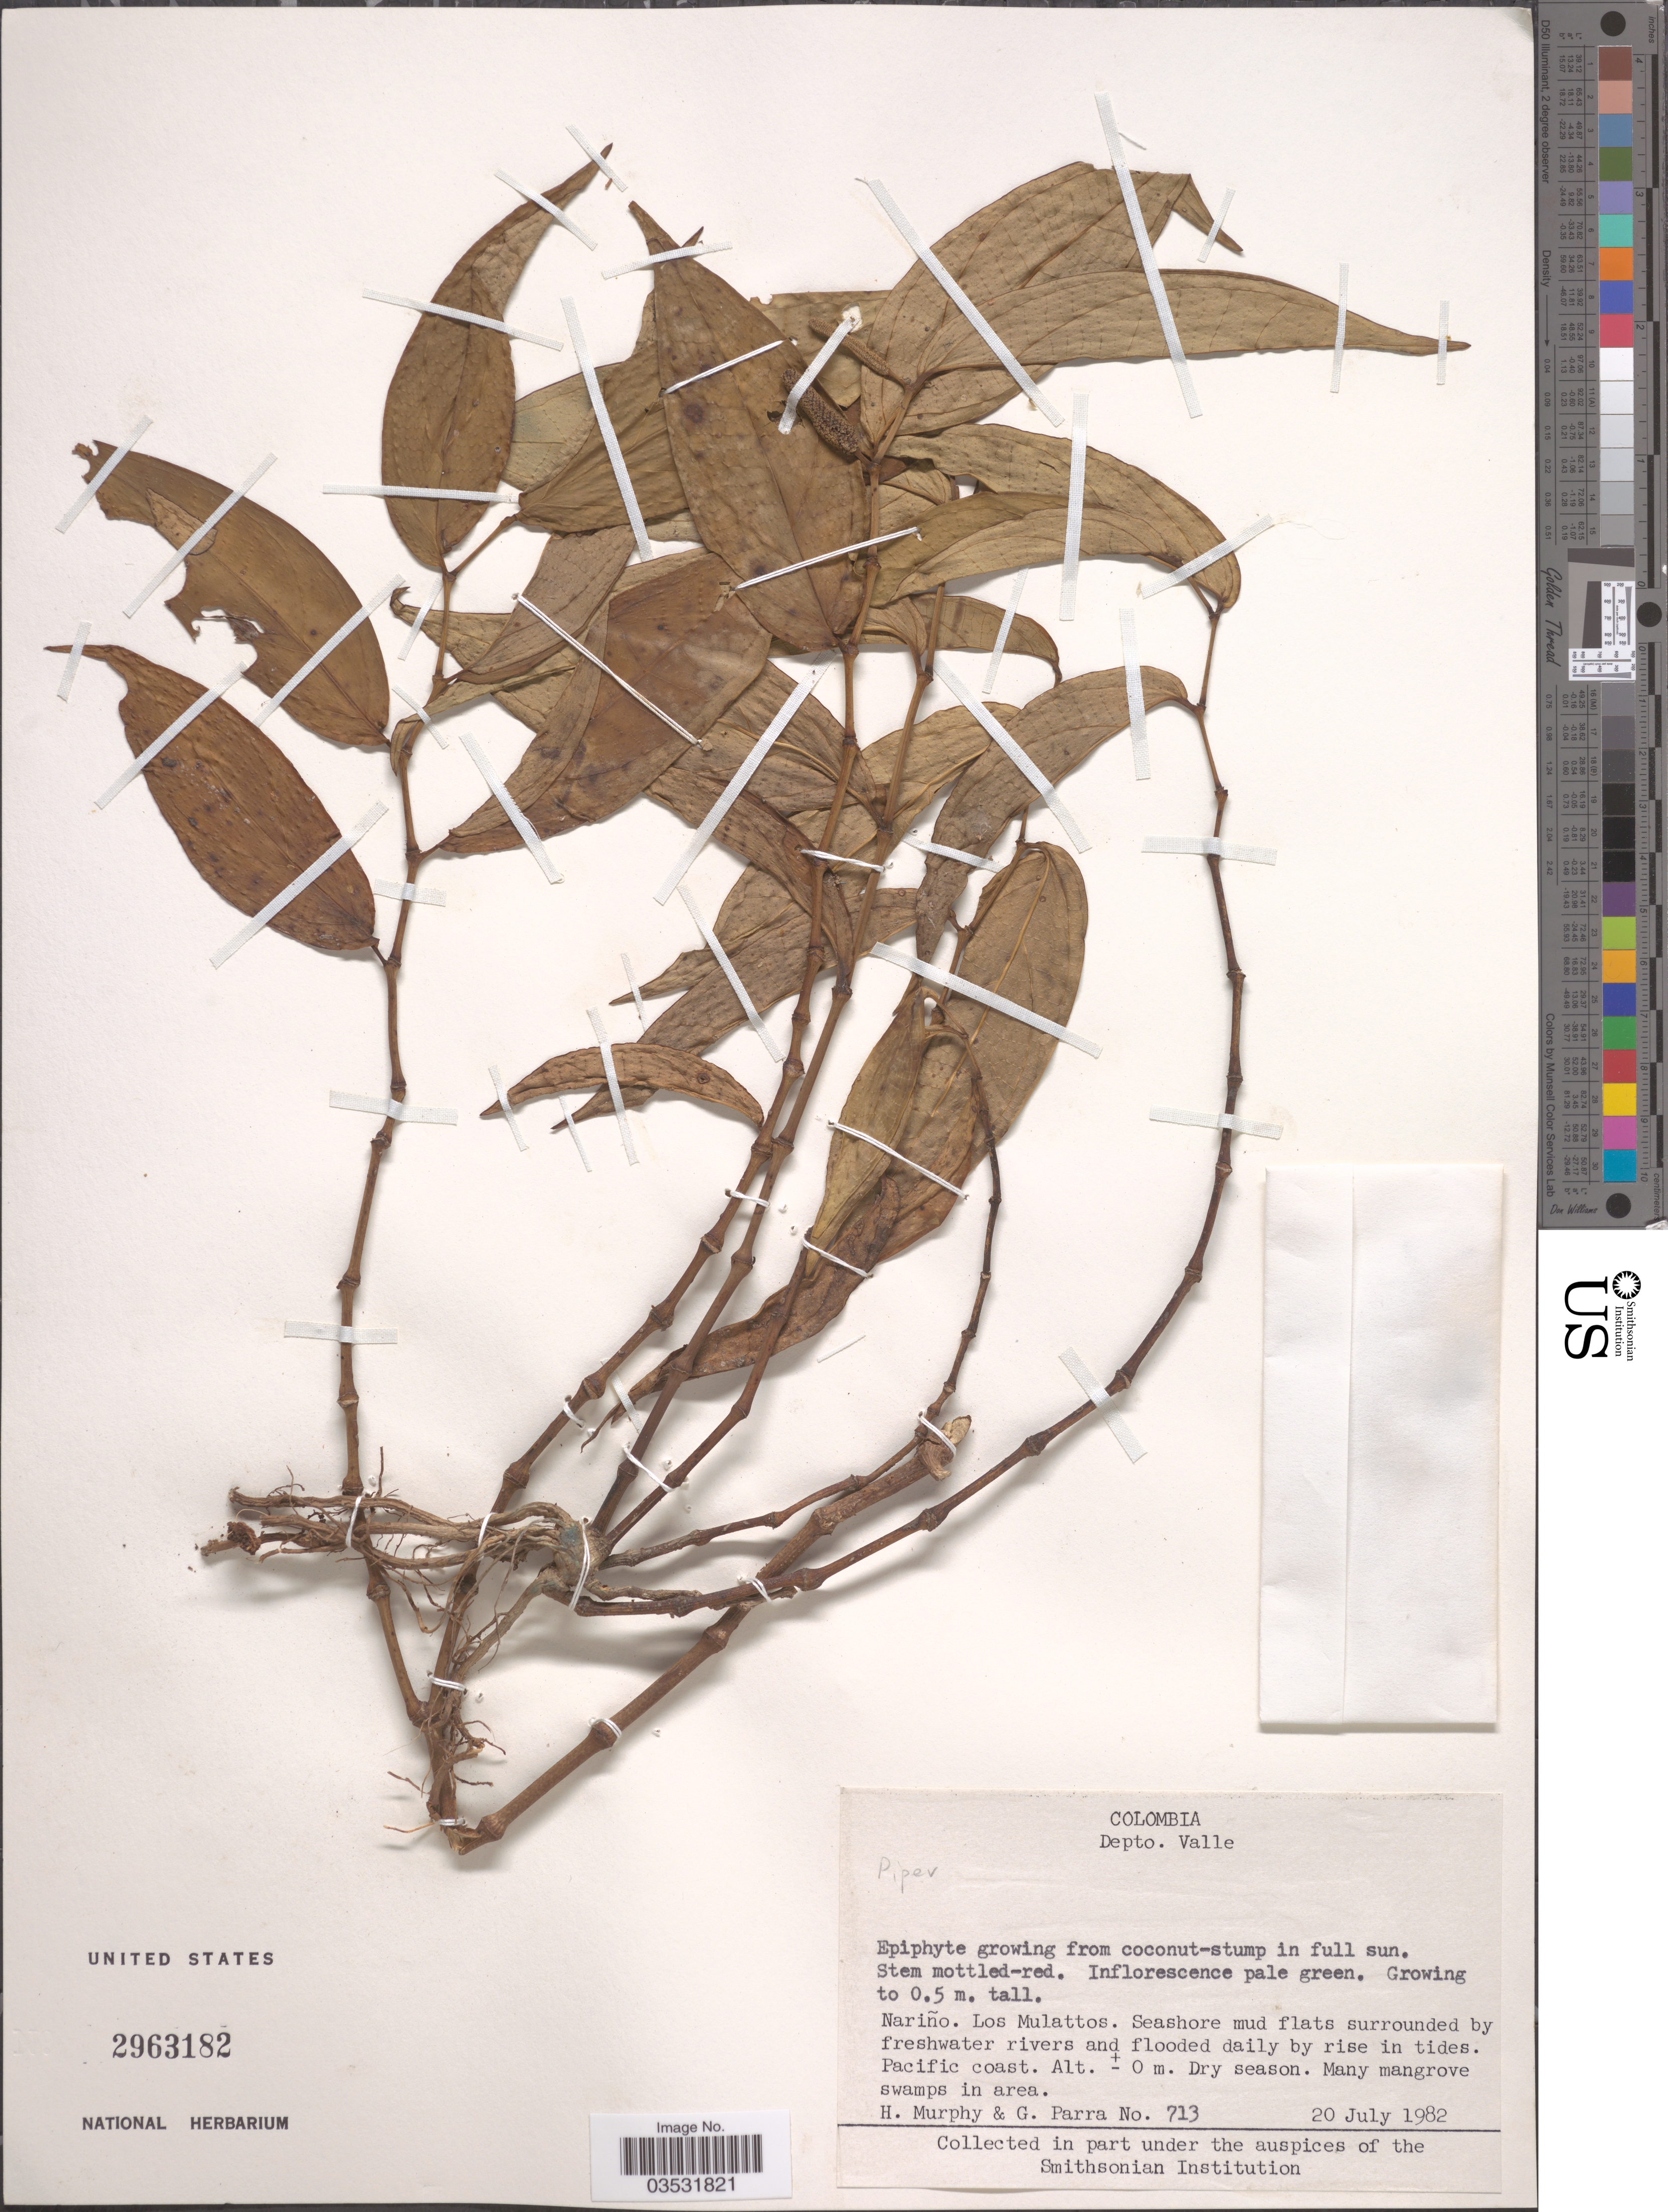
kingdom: Plantae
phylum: Tracheophyta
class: Magnoliopsida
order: Piperales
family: Piperaceae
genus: Piper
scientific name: Piper sp.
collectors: H. Murphy & G. Parra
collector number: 713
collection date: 1982-07-20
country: Colombia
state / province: Nariño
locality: Nariño. Los Mulattos. Pacific coast.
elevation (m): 0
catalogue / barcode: US 2963182